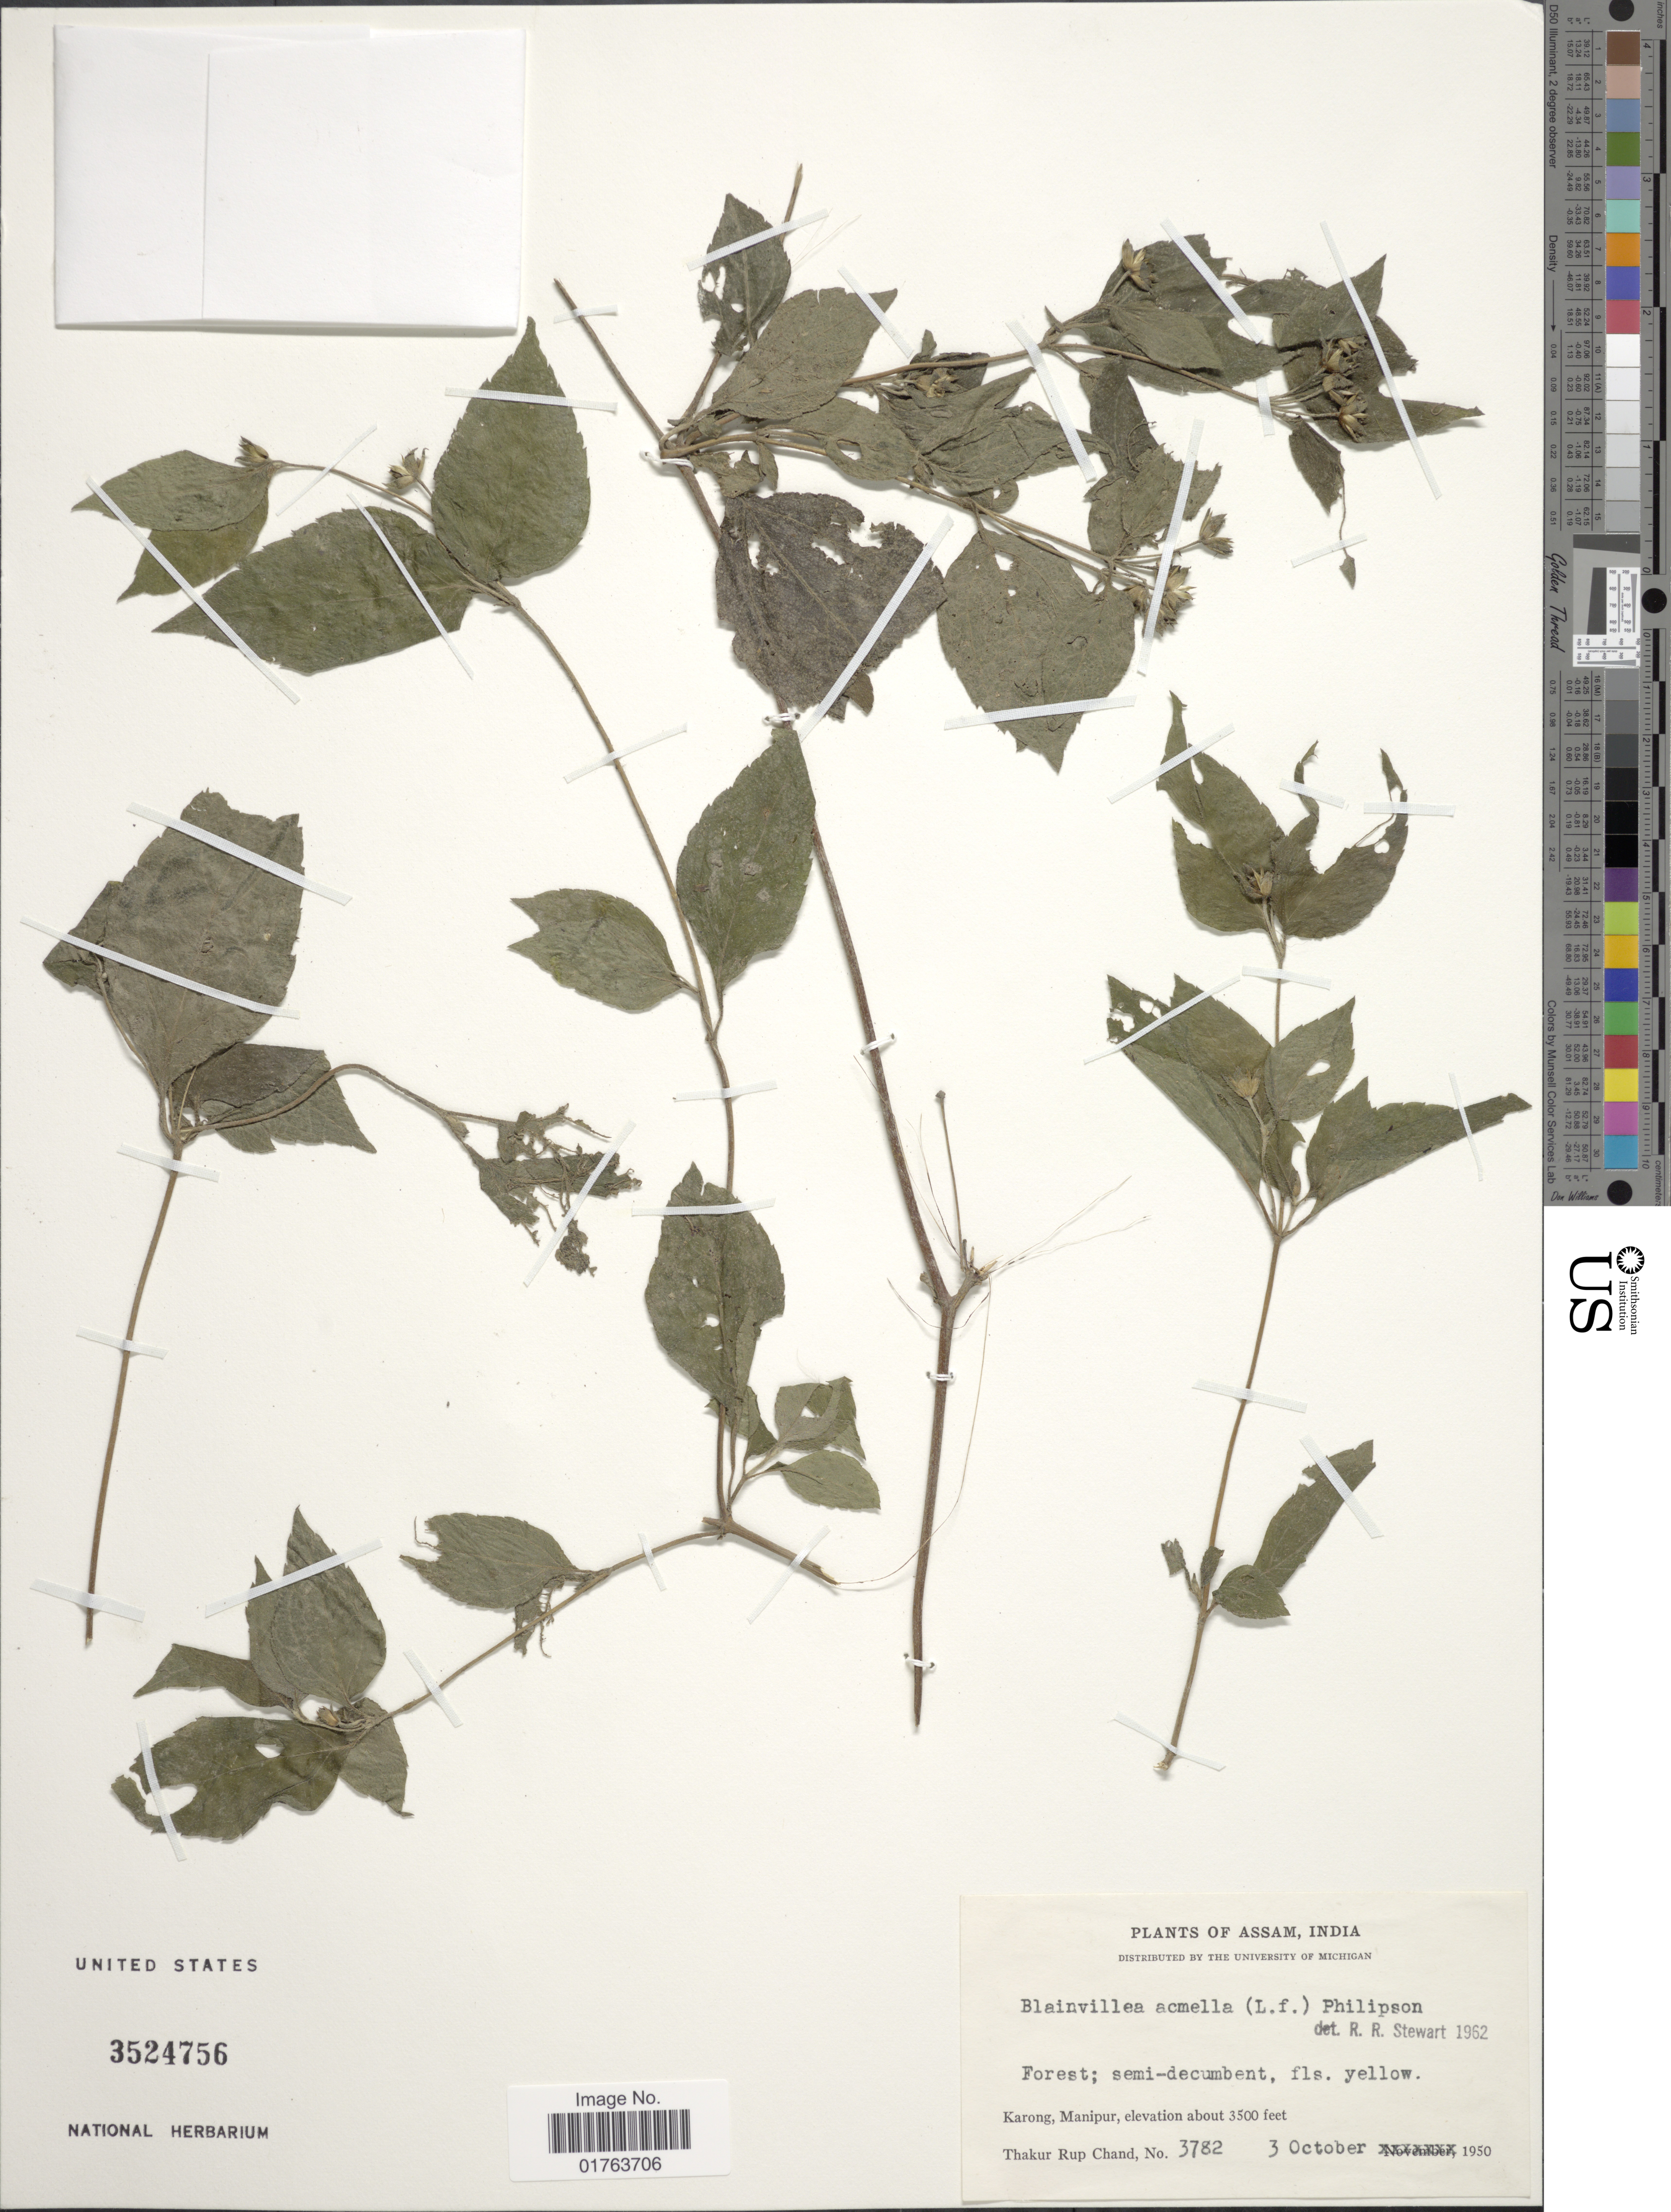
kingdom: Plantae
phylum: Tracheophyta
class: Magnoliopsida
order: Asterales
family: Asteraceae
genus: Blainvillea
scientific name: Blainvillea acmella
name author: (L.) Philipson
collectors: T. R. Chand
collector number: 3782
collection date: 1950-10-03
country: India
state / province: Manipur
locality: Karong, Manipur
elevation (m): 1067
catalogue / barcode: US 3524756